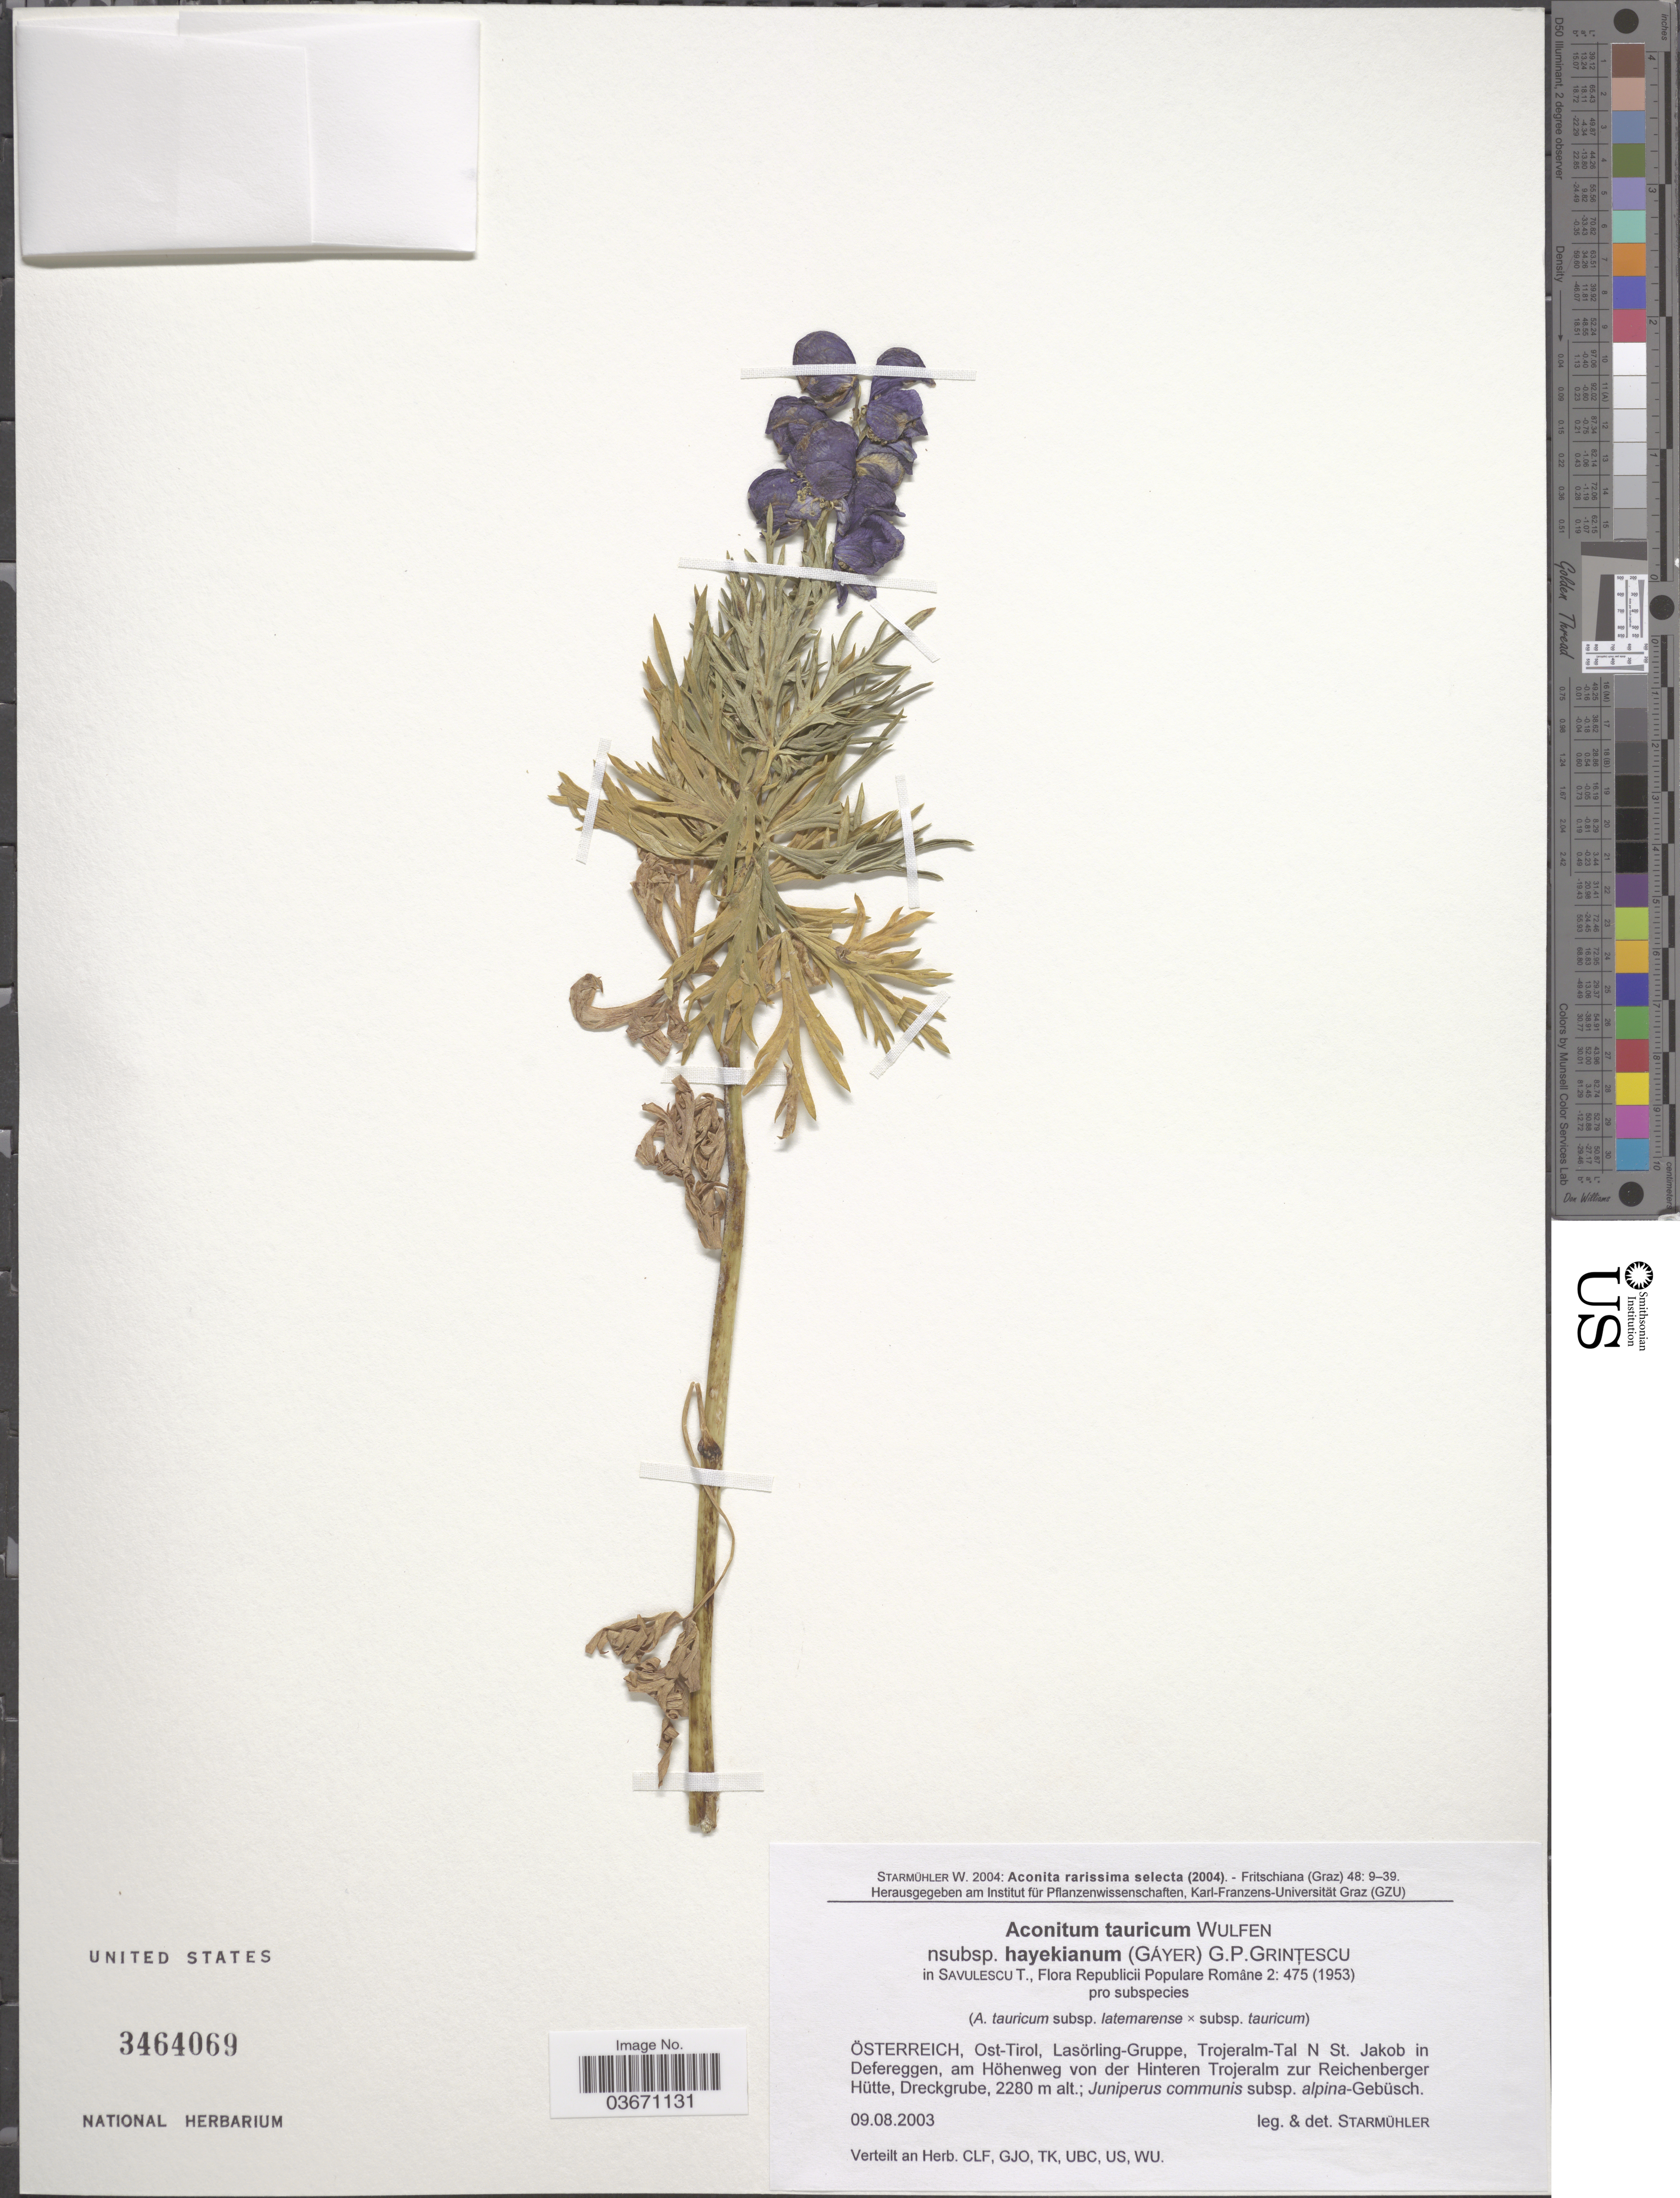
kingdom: Plantae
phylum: Tracheophyta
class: Magnoliopsida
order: Ranunculales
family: Ranunculaceae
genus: Aconitum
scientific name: Aconitum tauricum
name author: Wulfen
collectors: Starmühler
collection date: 2003-08-09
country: Austria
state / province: Tirol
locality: Österreich, Ost-Tirol, Lasörling-Gruppe, Trojeralm-Tal N St. Jakob in Defereggen, am Höhenweg von der Hinteren Trojeralm zur Reichenberger Hütte, Dreckgrube.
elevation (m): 2280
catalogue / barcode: US 3464069